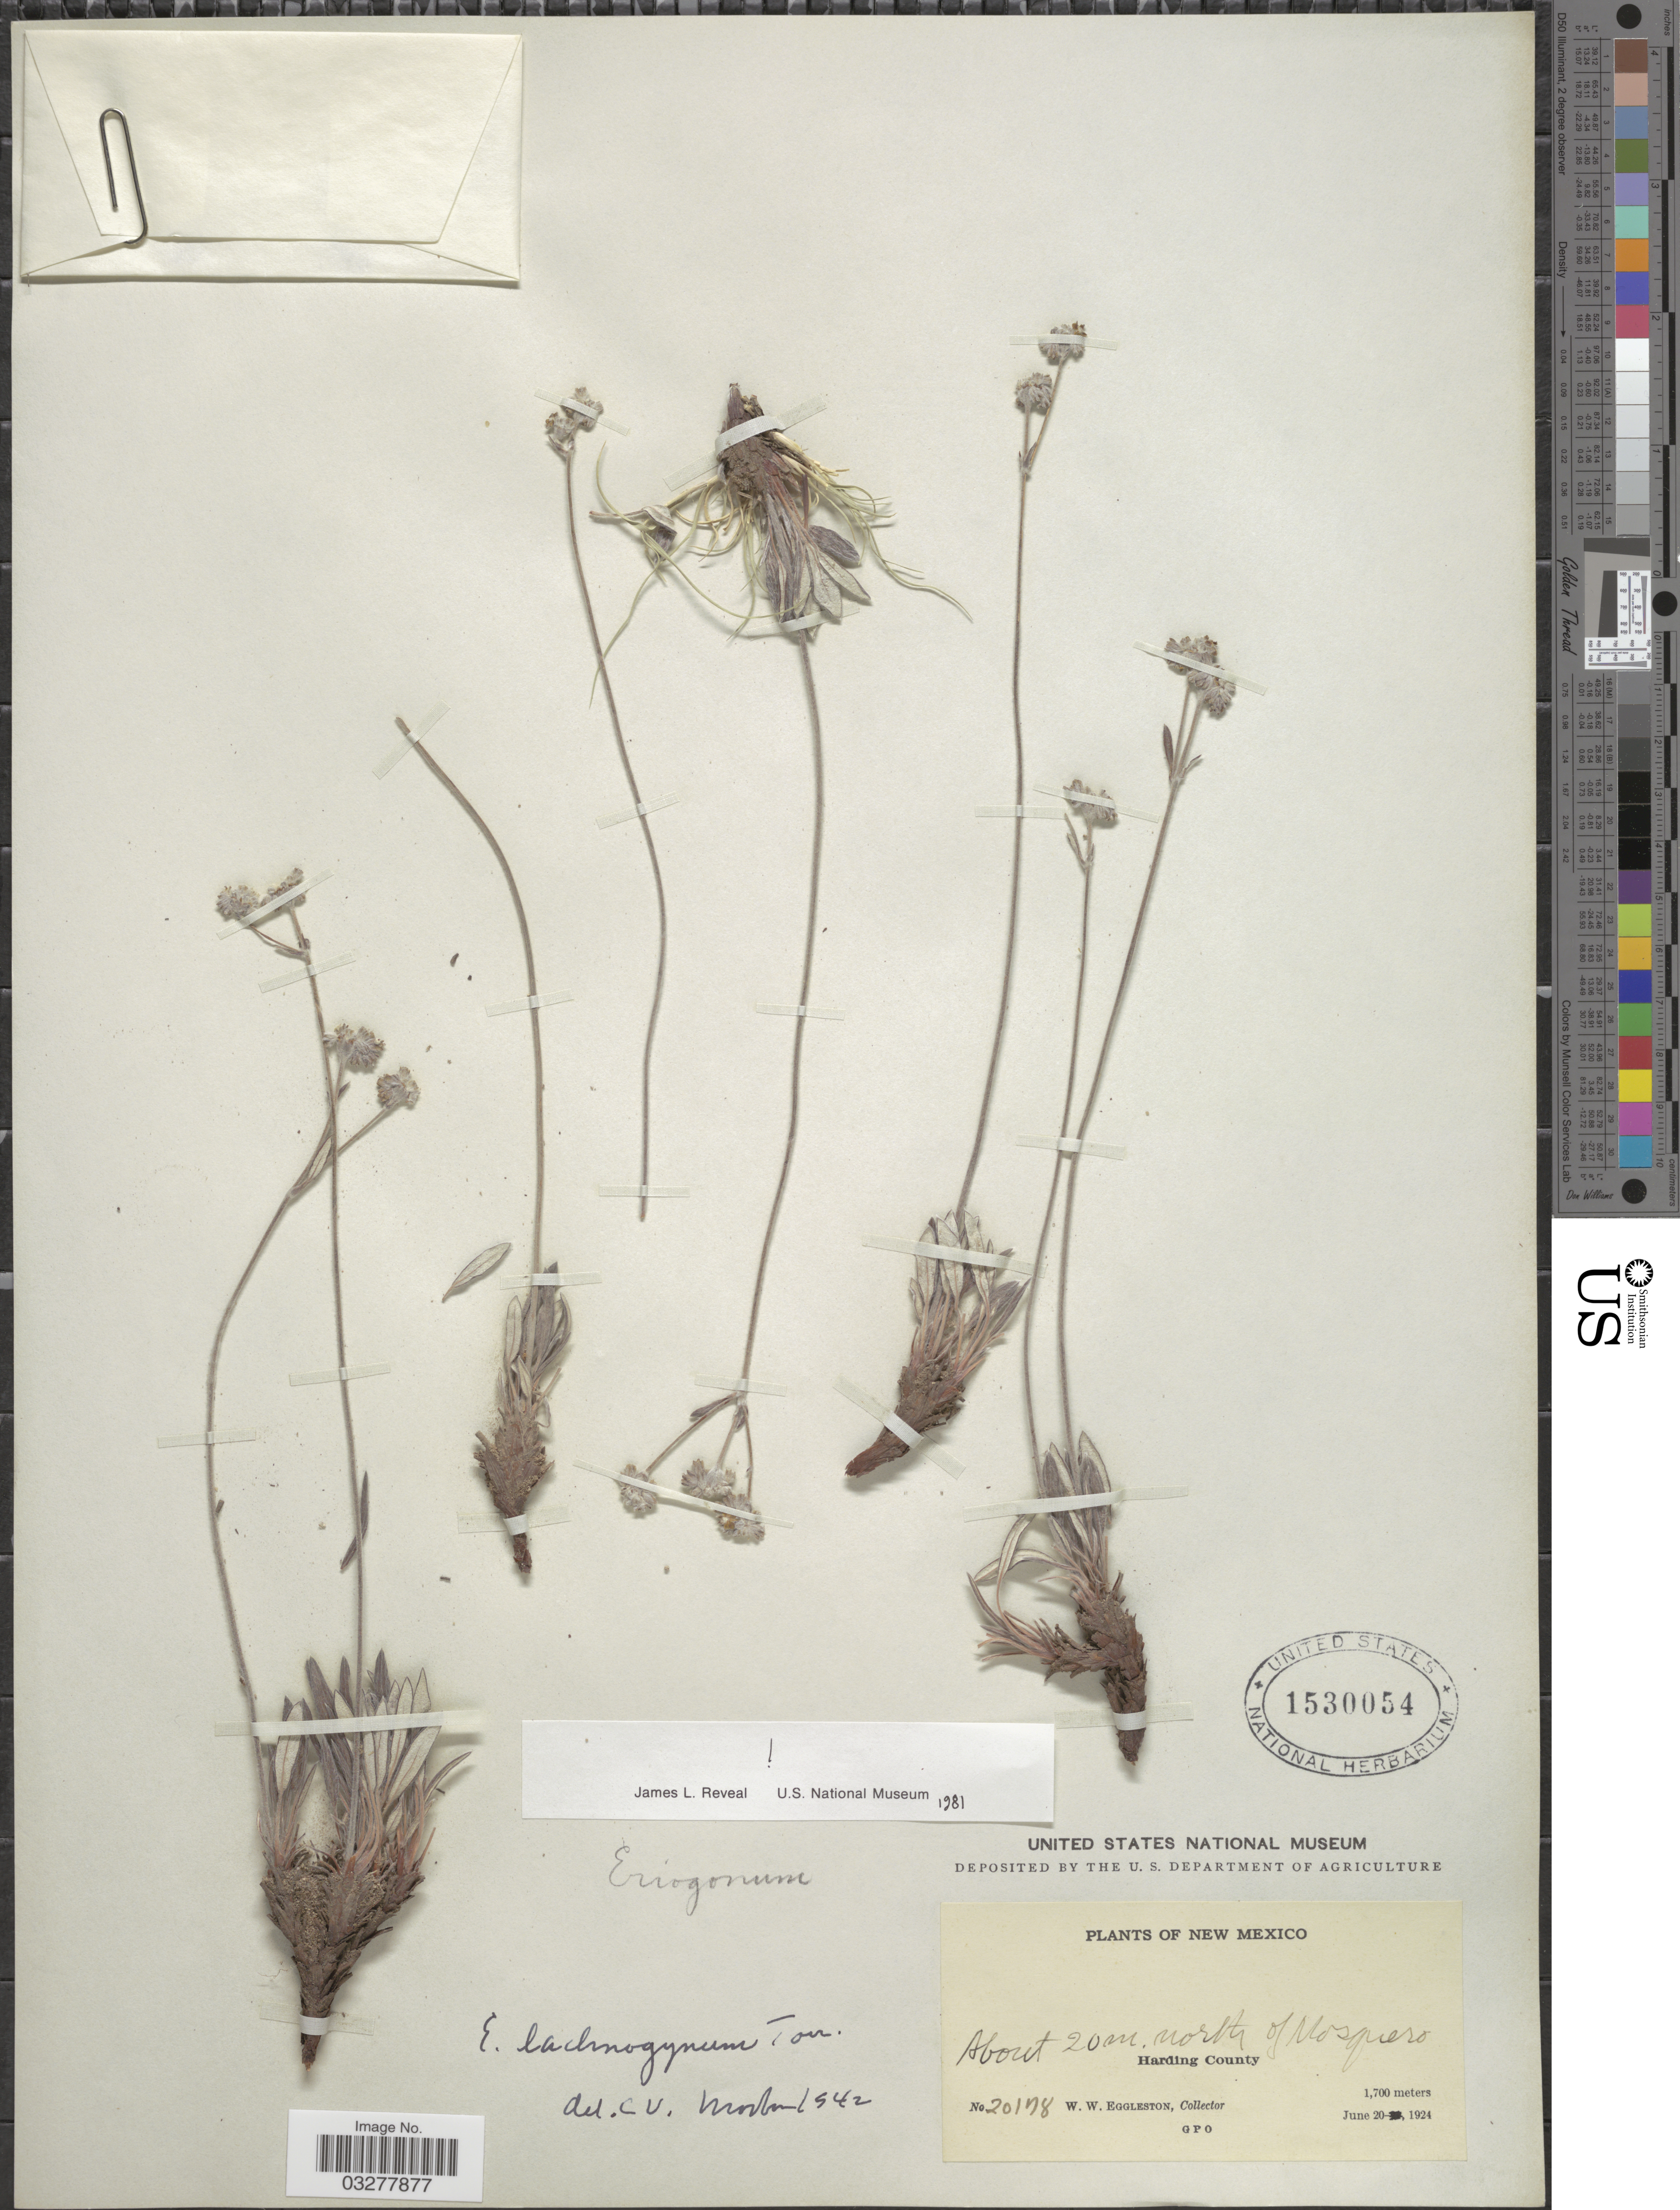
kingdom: Plantae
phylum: Tracheophyta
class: Magnoliopsida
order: Caryophyllales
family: Polygonaceae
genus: Eriogonum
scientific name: Eriogonum lachnogynum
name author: Torr. ex Benth.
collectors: W. W. Eggleston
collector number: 20178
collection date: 1924-06-20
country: United States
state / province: New Mexico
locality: About 20 m. north of Mosquero. Harding County.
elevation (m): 1700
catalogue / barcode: US 1530054